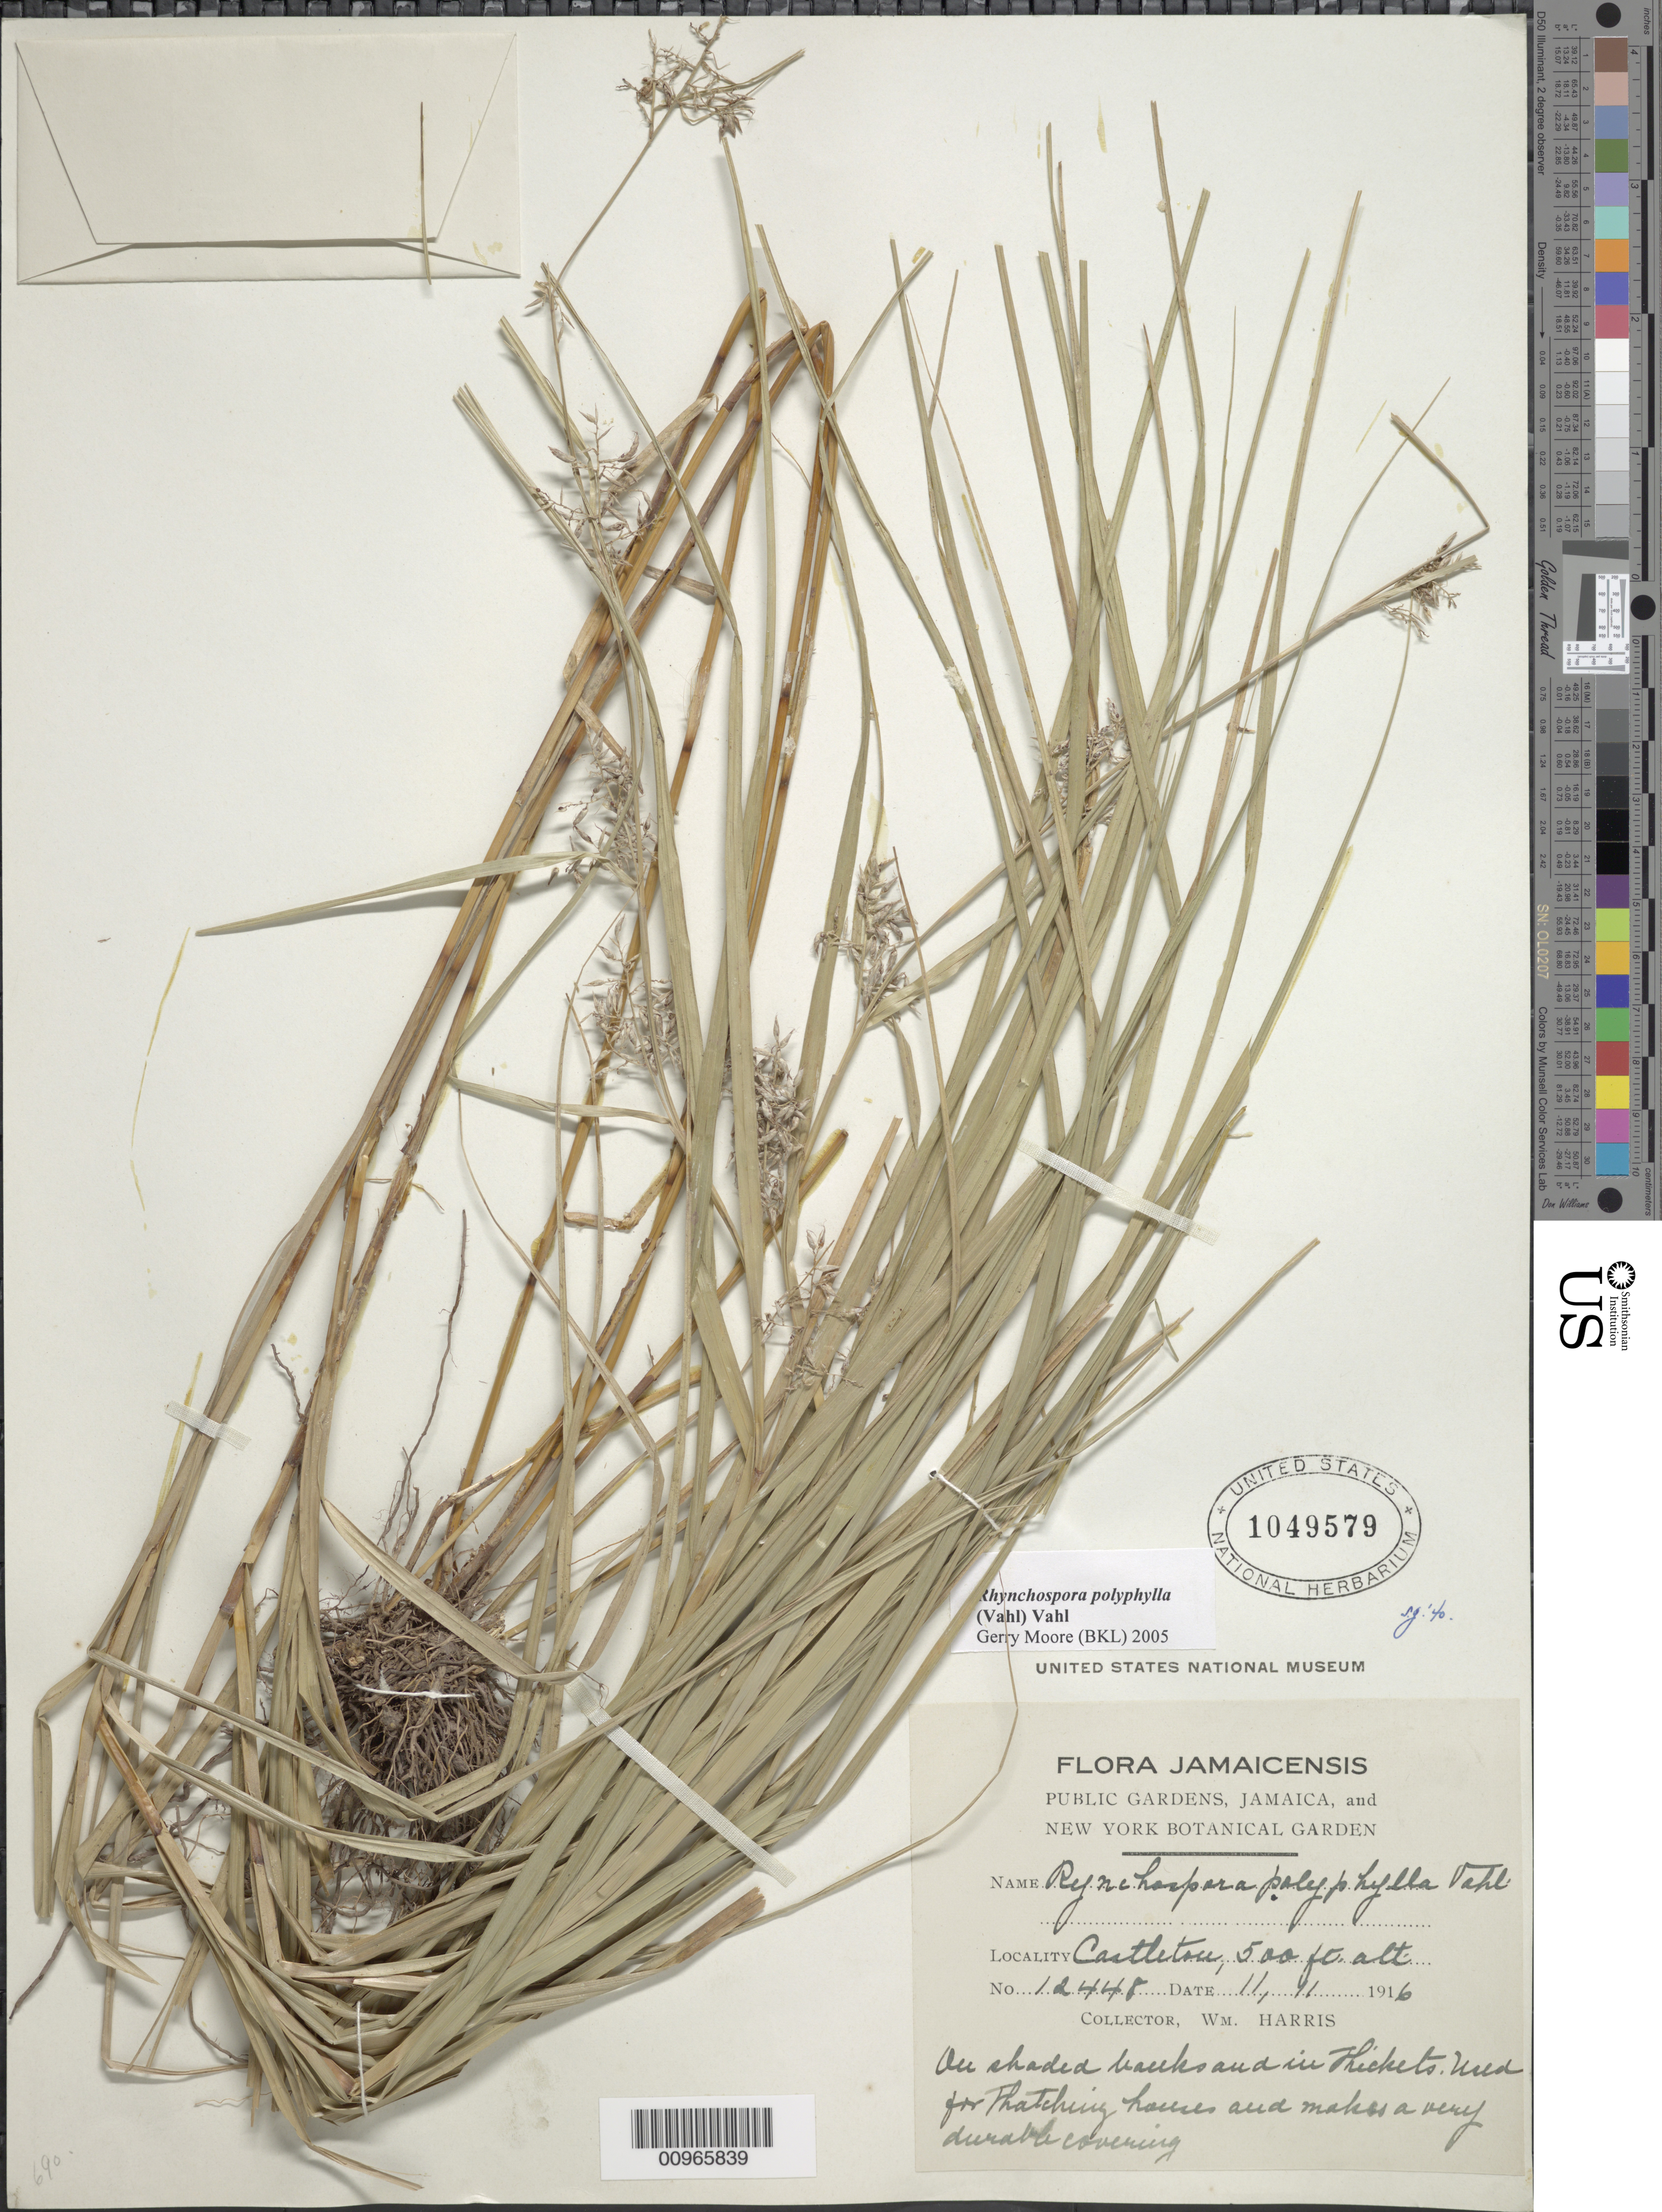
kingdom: Plantae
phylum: Tracheophyta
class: Liliopsida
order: Poales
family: Cyperaceae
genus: Rhynchospora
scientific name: Rhynchospora polyphylla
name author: (Vahl) Vahl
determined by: Moore, G.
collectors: W. H. Harris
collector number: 12448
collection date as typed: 11 Nov 1916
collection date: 1916-11-11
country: Jamaica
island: Jamaica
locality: Castleton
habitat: On shaded banks and in thickets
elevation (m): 152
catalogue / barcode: US 1049579